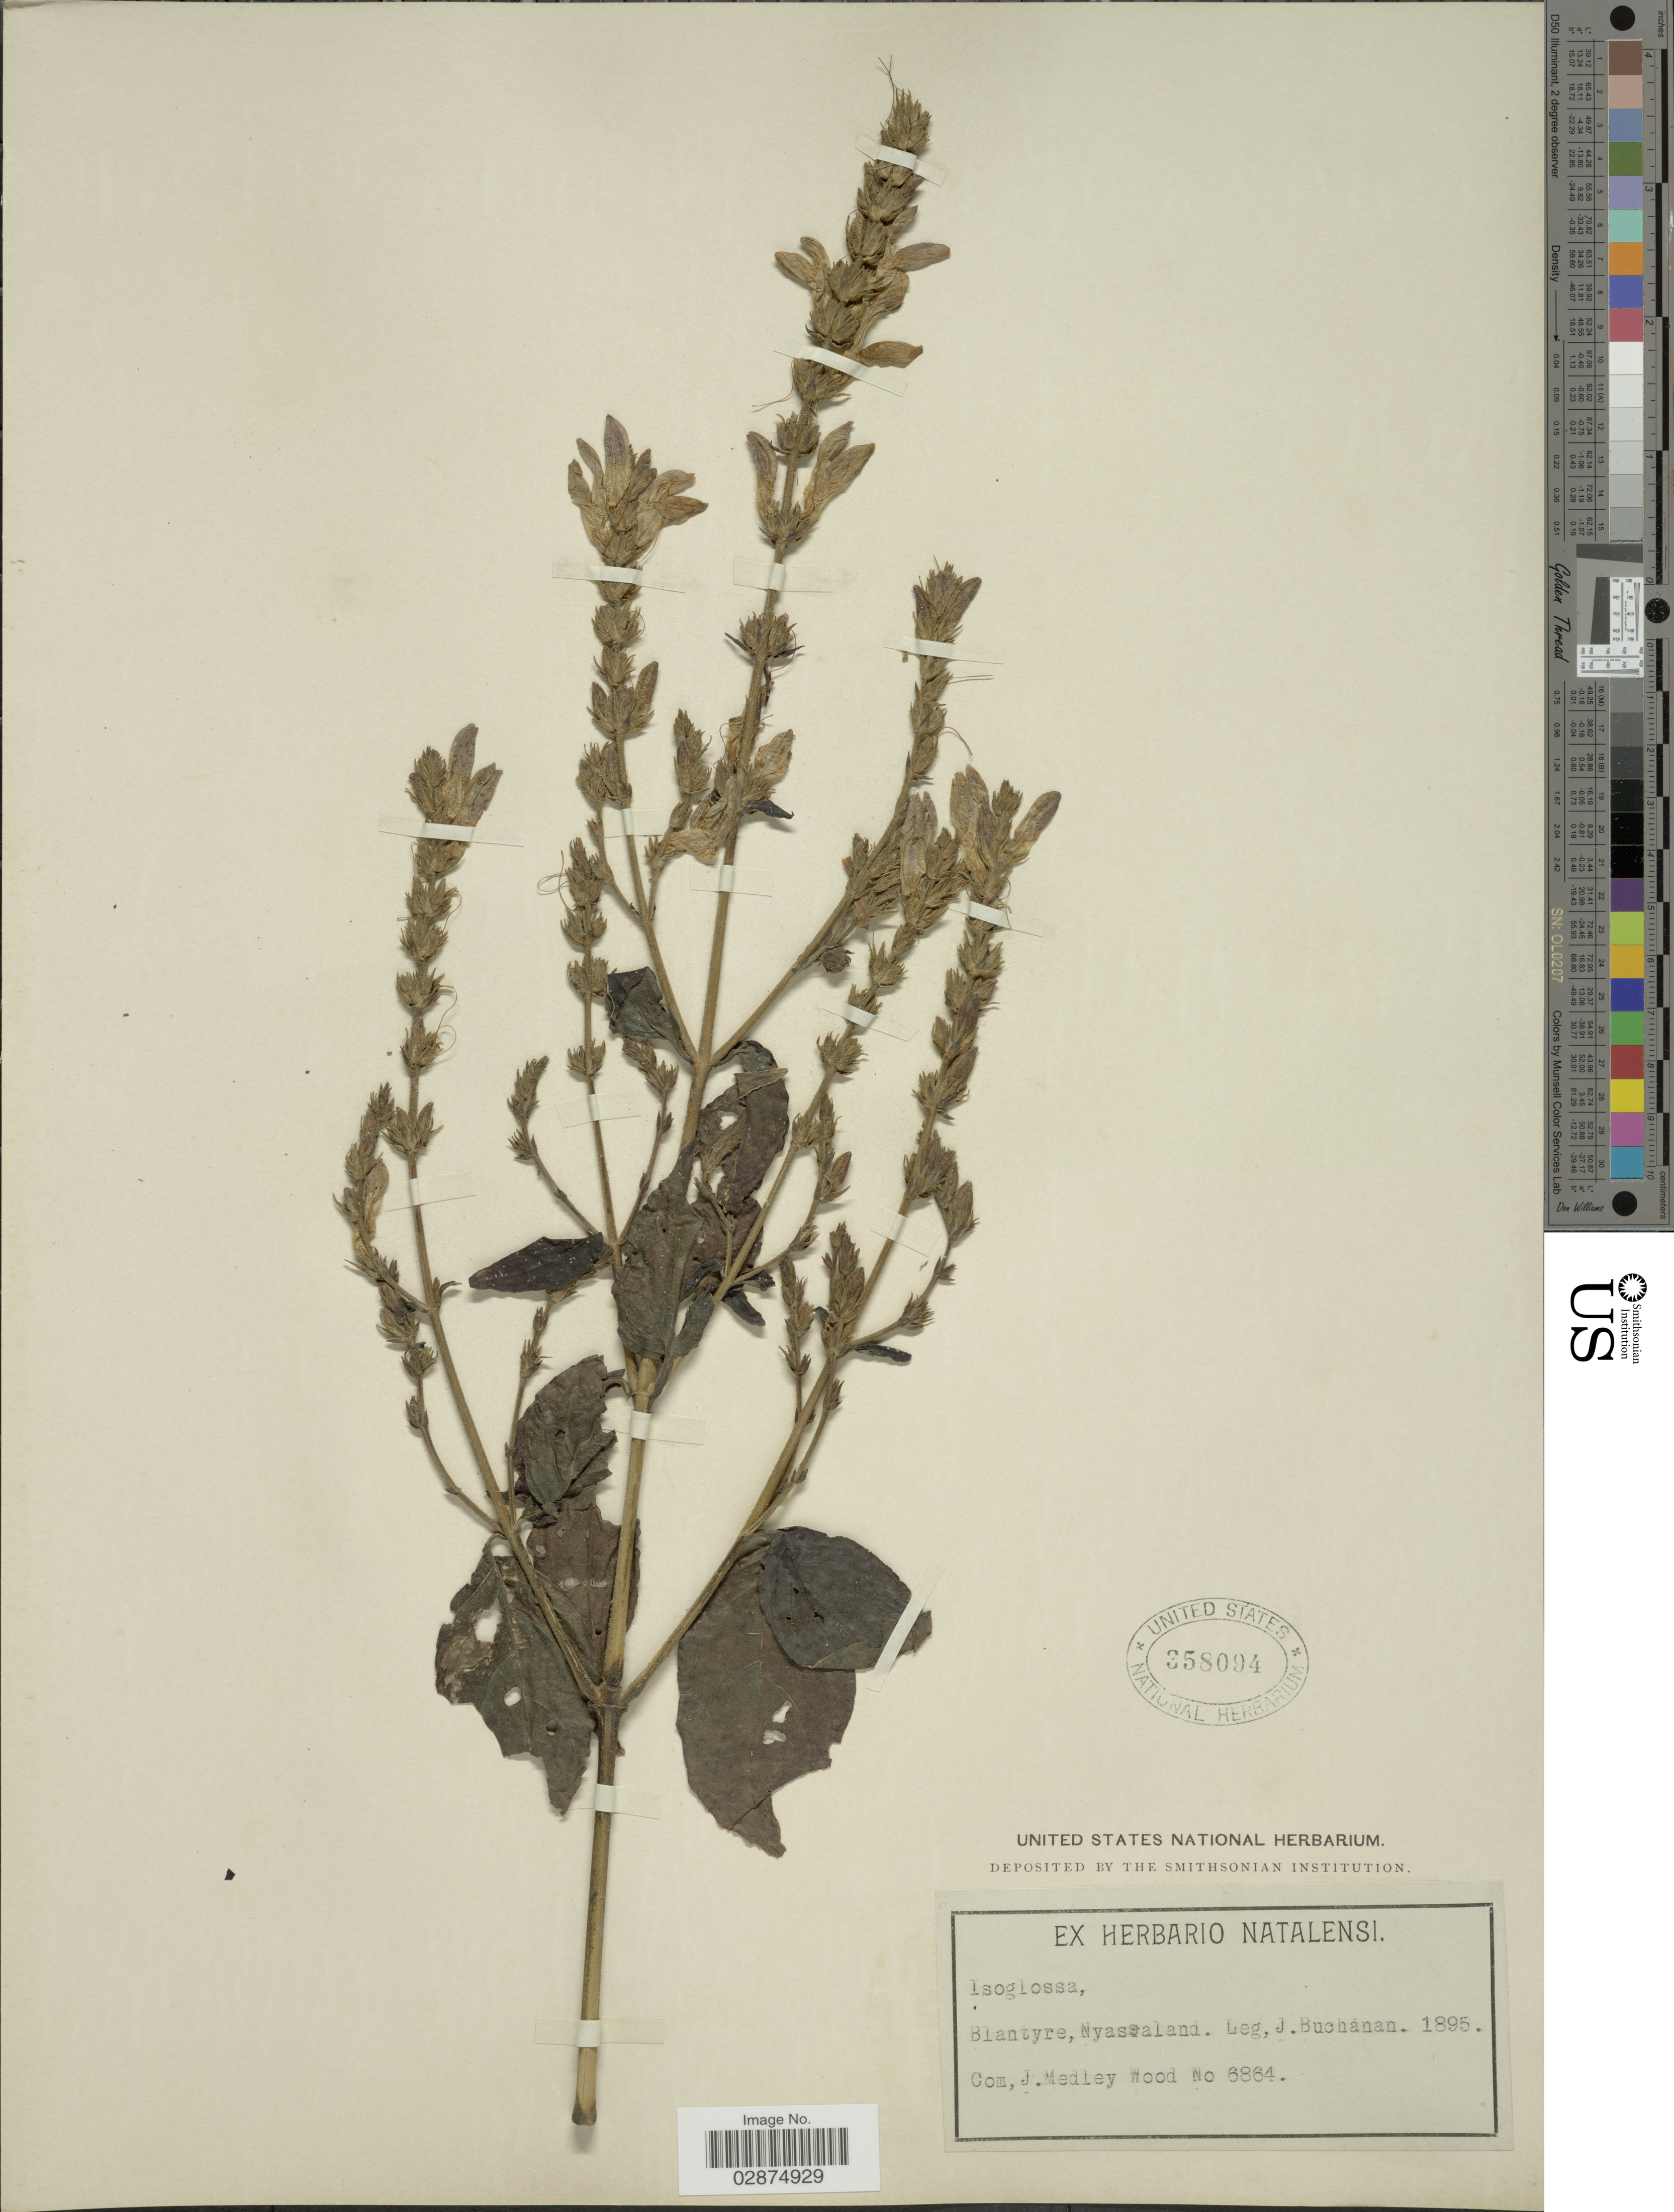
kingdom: Plantae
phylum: Tracheophyta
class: Magnoliopsida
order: Lamiales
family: Acanthaceae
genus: Isoglossa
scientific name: Isoglossa sp.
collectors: J. Buchanan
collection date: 1895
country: Malawi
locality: Blantyre, Nyassaland.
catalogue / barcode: US 358094